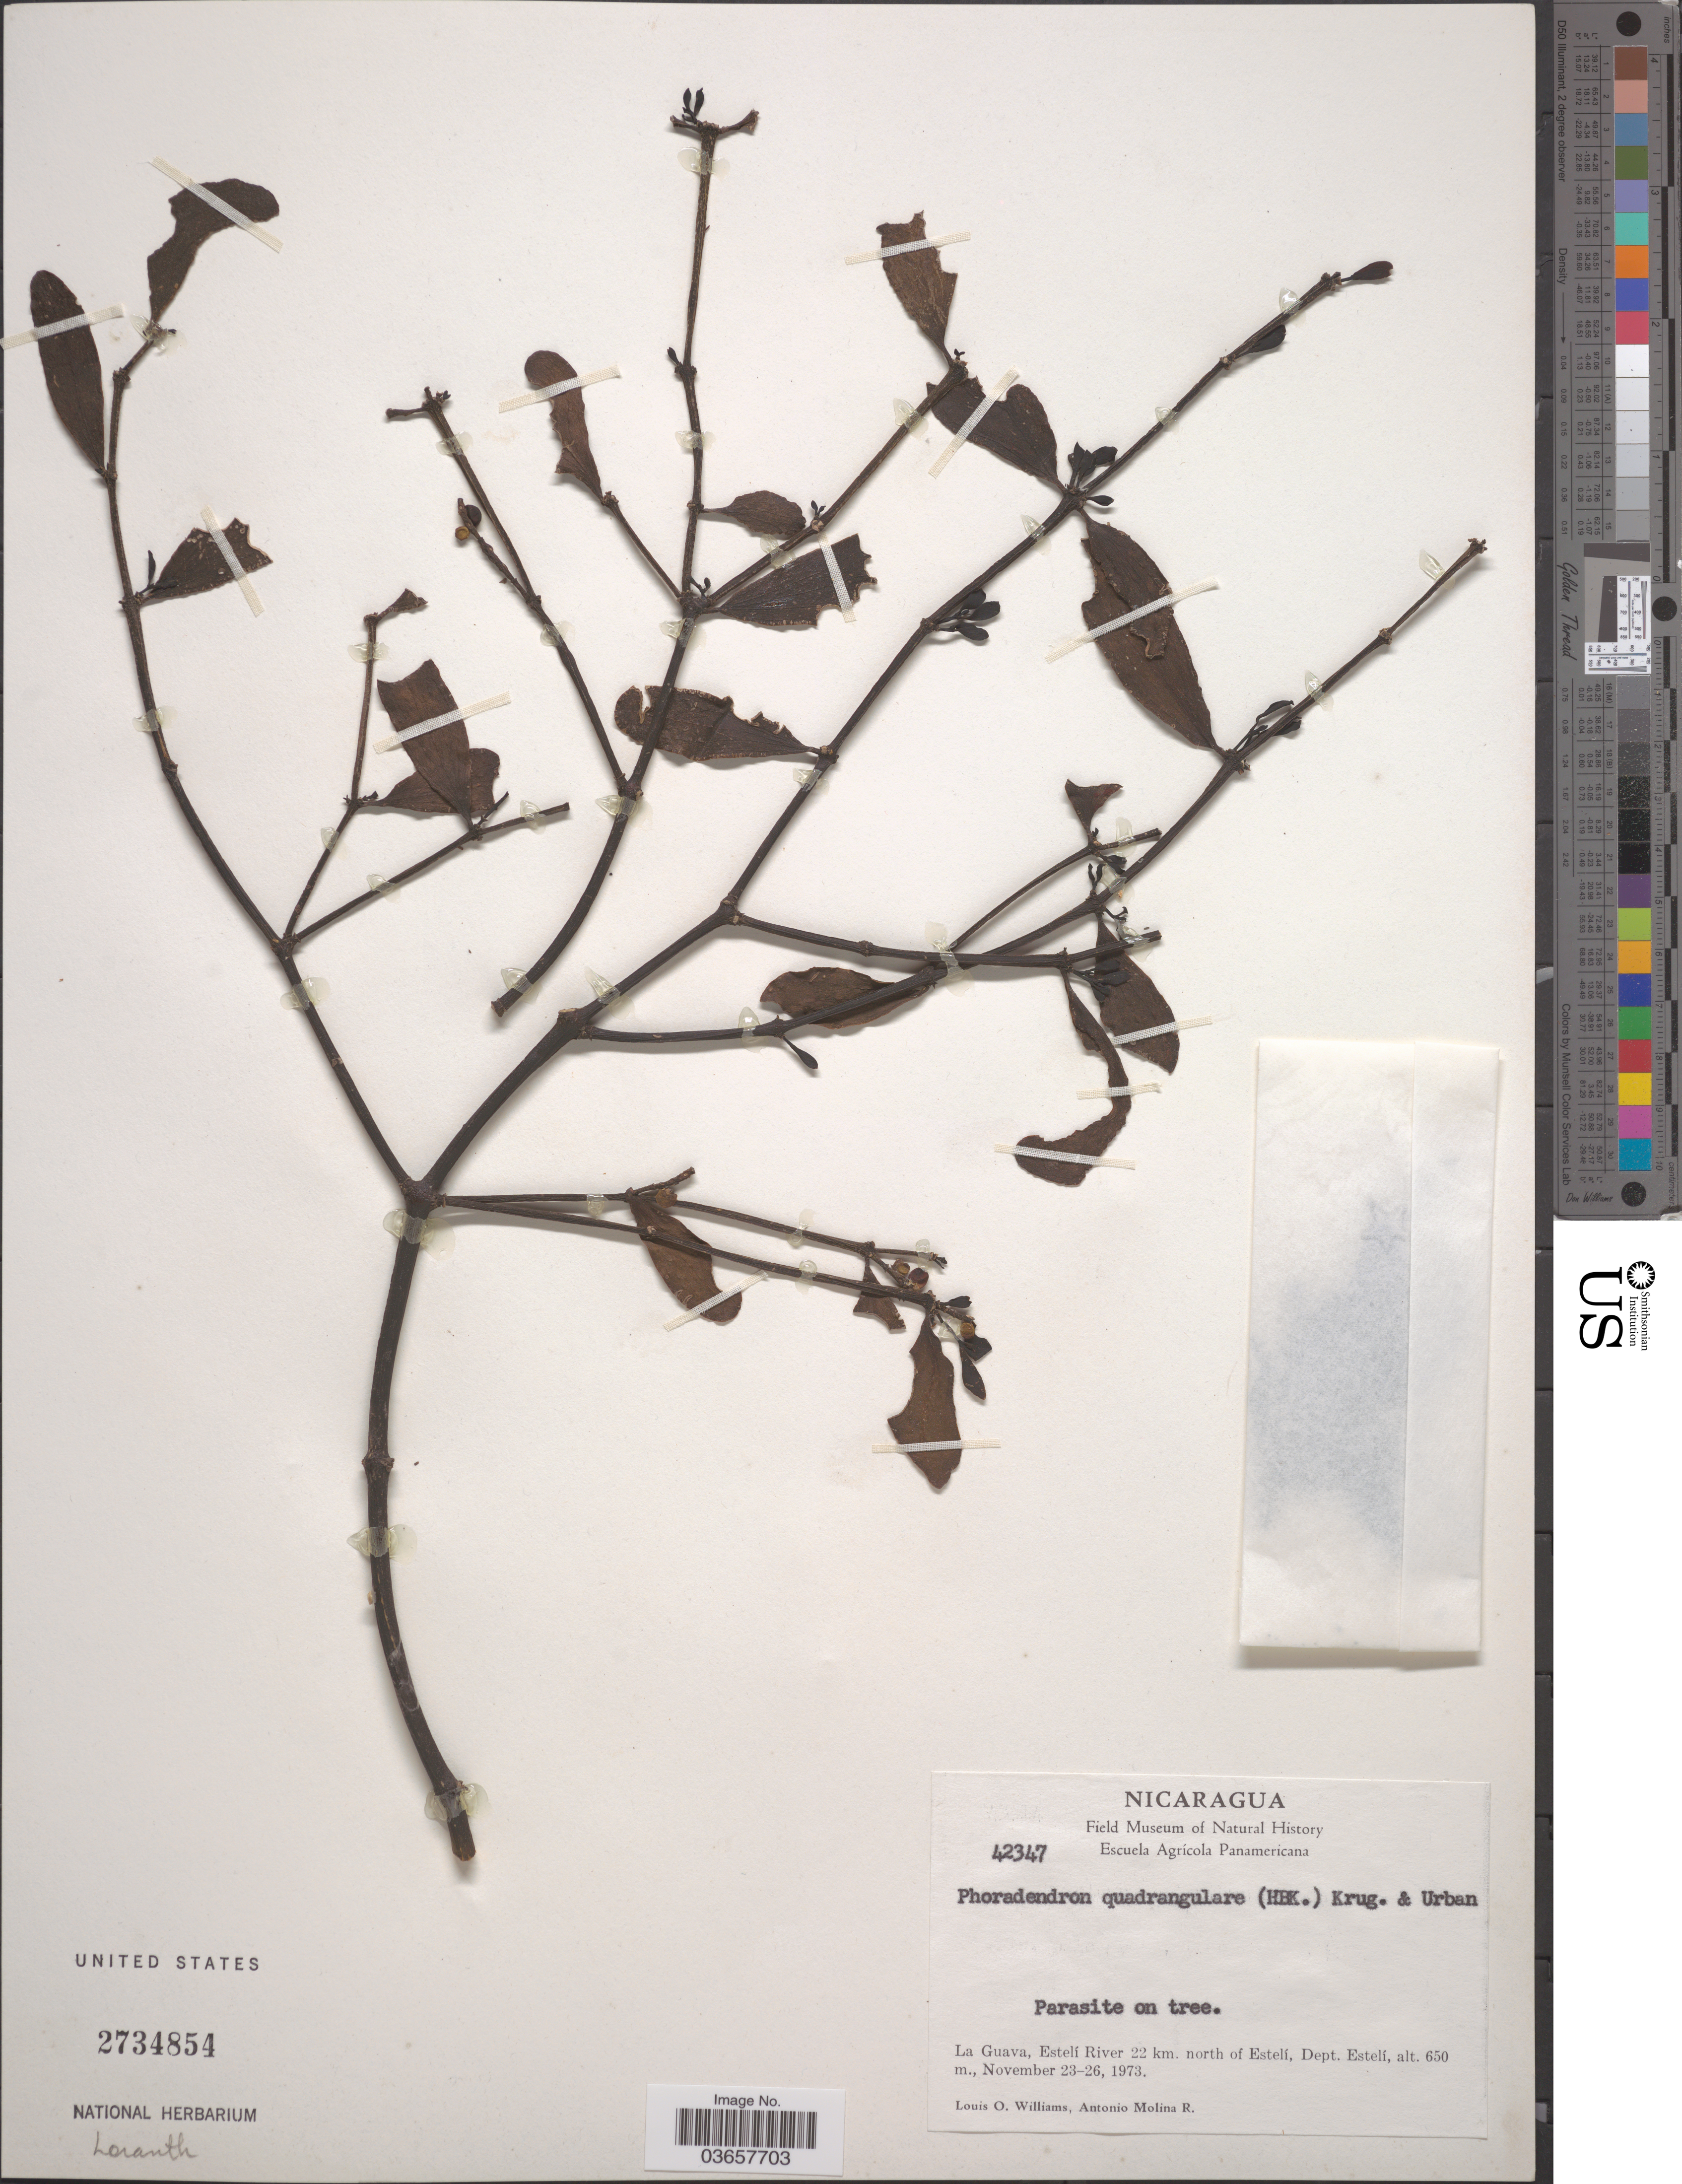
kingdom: Plantae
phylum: Tracheophyta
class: Magnoliopsida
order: Santalales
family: Viscaceae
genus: Phoradendron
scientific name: Phoradendron quadrangulare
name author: (Kunth) Griseb.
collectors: L. O. Williams & A. Molina R.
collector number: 42347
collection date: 1973-11-23/1973-11-26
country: Nicaragua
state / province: Esteli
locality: La Guava, Estelí River 22 km. north of Estelí, Dept. Estelí.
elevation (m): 650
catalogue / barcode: US 2734854